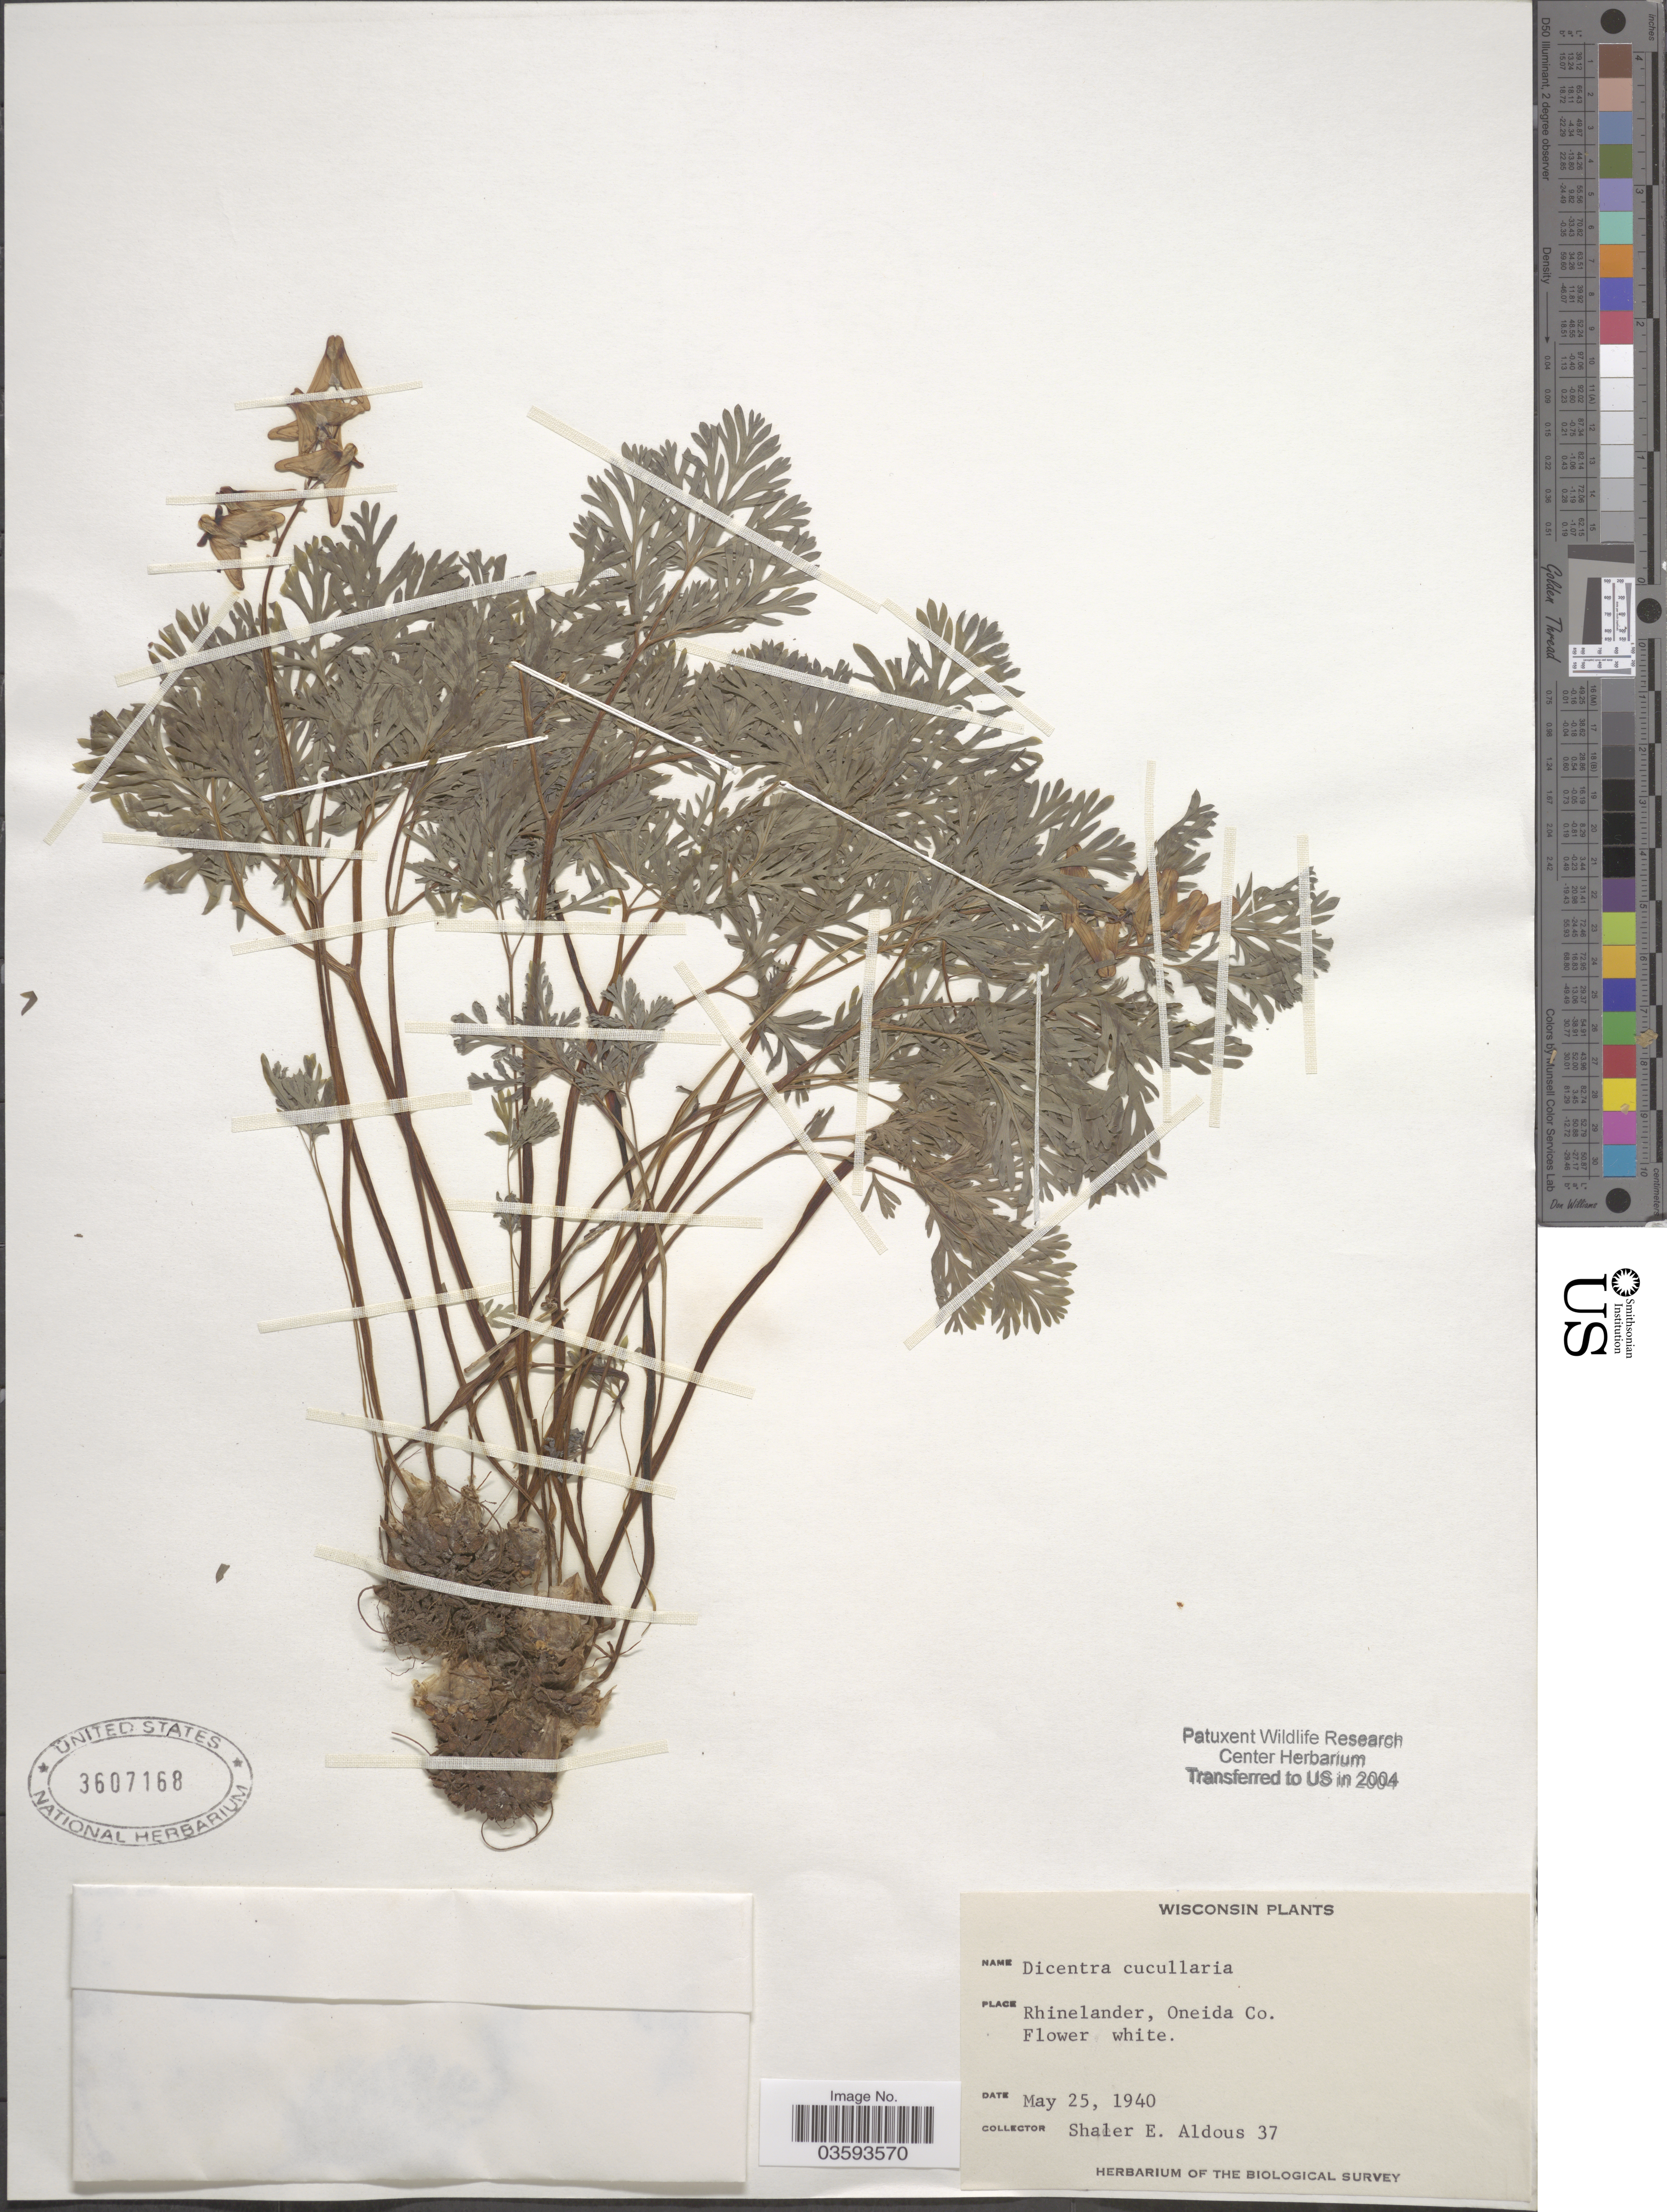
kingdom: Plantae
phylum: Tracheophyta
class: Magnoliopsida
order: Ranunculales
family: Papaveraceae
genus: Dicentra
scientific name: Dicentra cucullaria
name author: (L.) Bernh.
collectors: S. Aldous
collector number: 37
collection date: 1940-05-25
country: United States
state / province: Wisconsin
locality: Rhinelander, Oneida Co.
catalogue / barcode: US 3607168